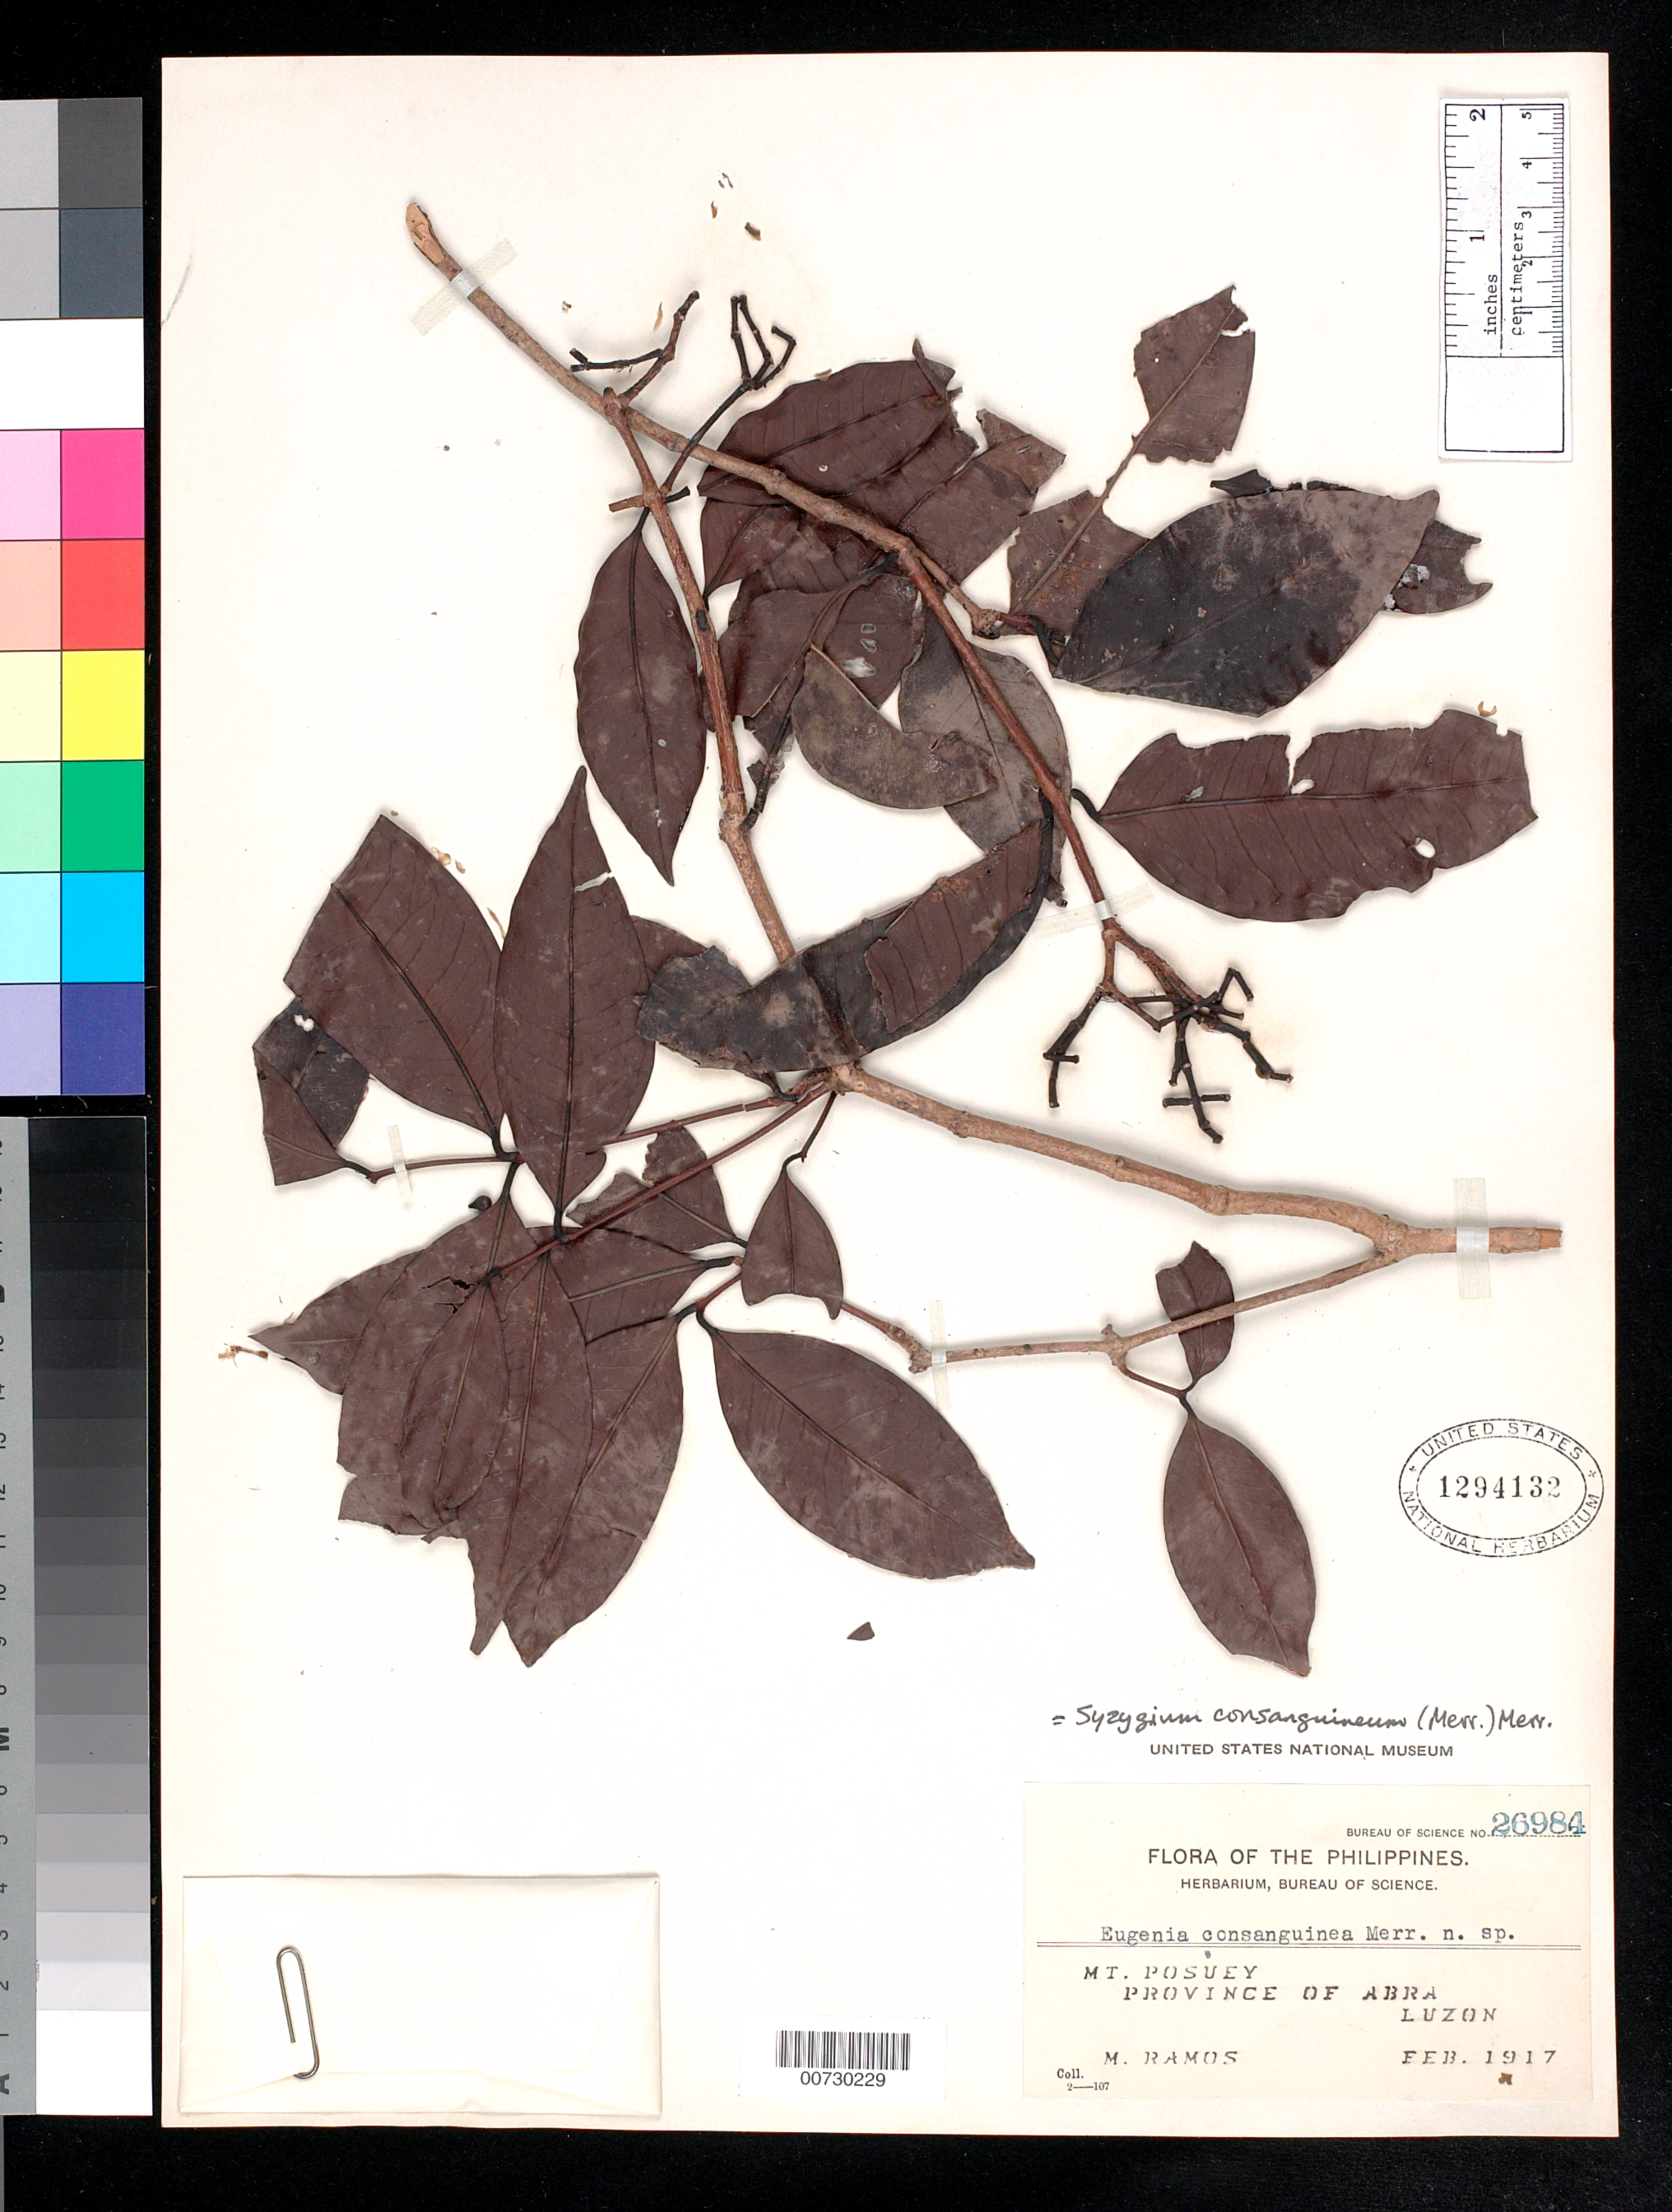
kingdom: Plantae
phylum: Tracheophyta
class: Magnoliopsida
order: Myrtales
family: Myrtaceae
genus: Syzygium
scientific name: Syzygium consanguineum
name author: (Merr.) Merr.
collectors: M. Ramos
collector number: Bur. Sci. 26984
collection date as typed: Feb 1917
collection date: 1917-02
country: Philippines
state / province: Cordillera (Administrative Region)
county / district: Abra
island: Luzon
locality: Mt. Posuey.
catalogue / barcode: US 1294132